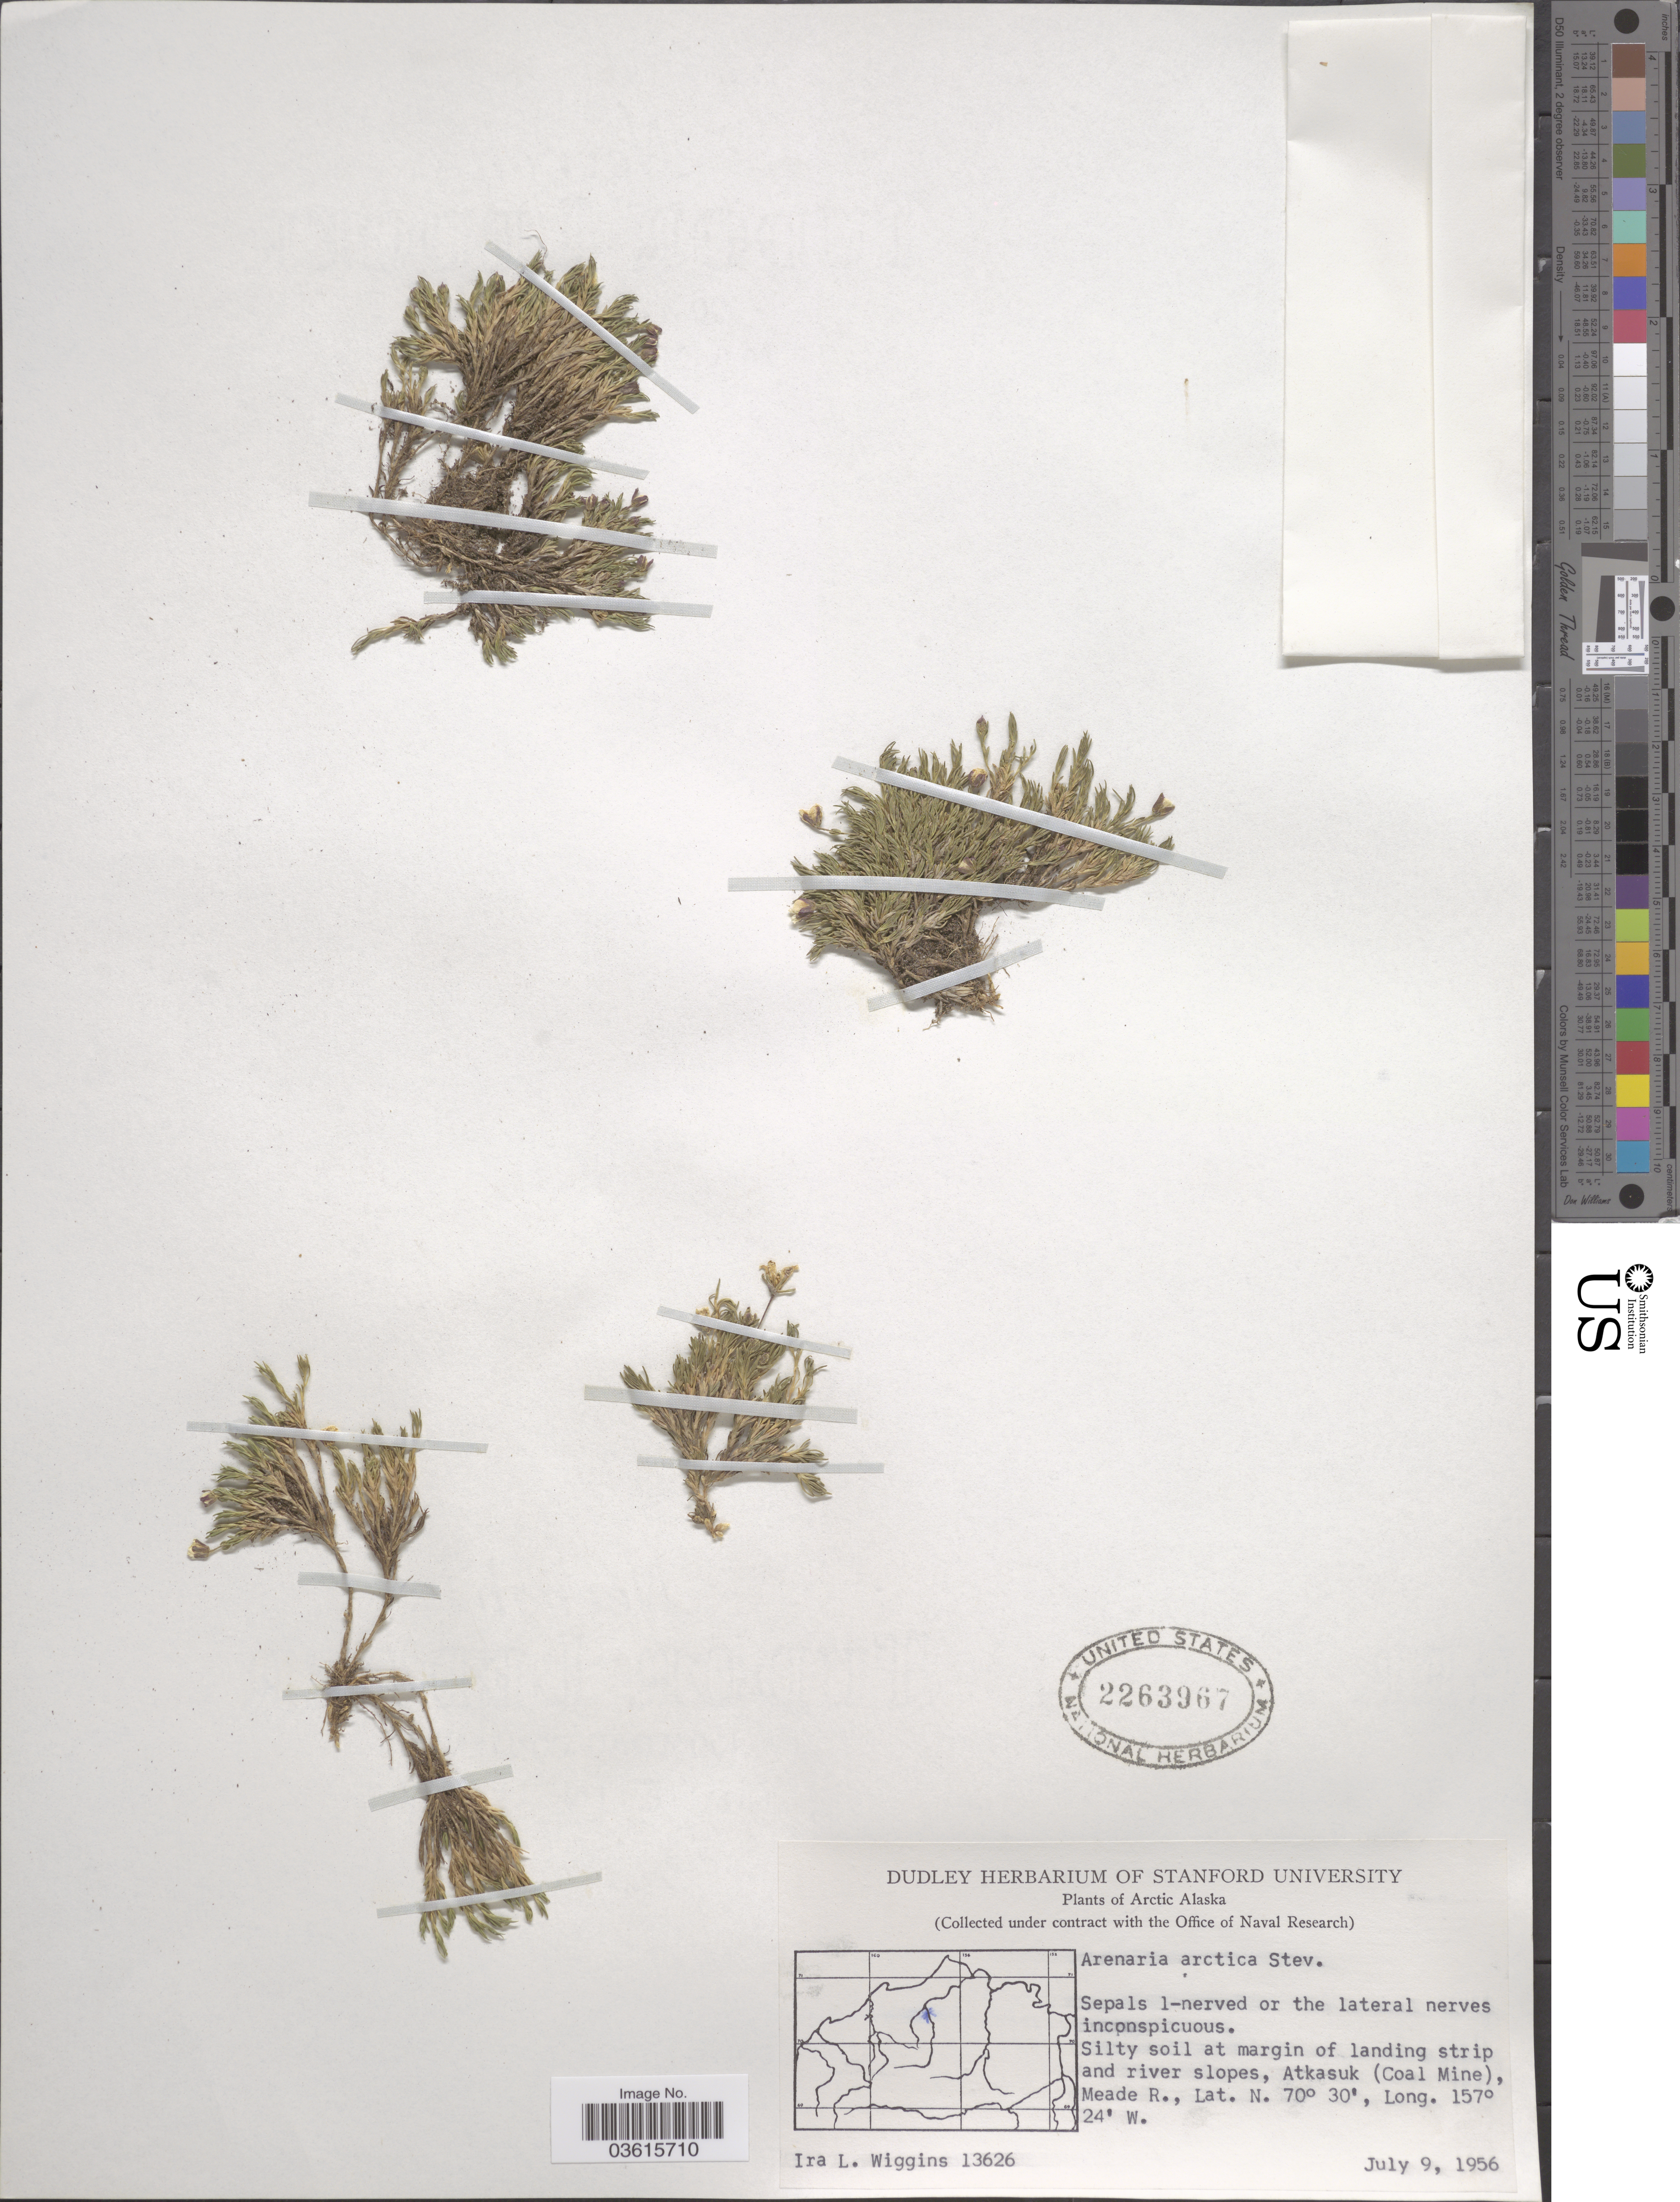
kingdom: Plantae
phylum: Tracheophyta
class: Magnoliopsida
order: Caryophyllales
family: Caryophyllaceae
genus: Cherleria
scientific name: Cherleria obtusiloba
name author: (Rydb.) A.J. Moore & Dillenb.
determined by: Strong, Mark T., (BOT), Smithsonian Institution - National Museum of Natural History (UNITED STATES)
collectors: I. L. Wiggins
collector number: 13626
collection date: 1956-07-09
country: United States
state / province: Alaska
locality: Arctic Alaska. Atkasuk (Coal Mine), Meade R.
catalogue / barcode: US 2263967